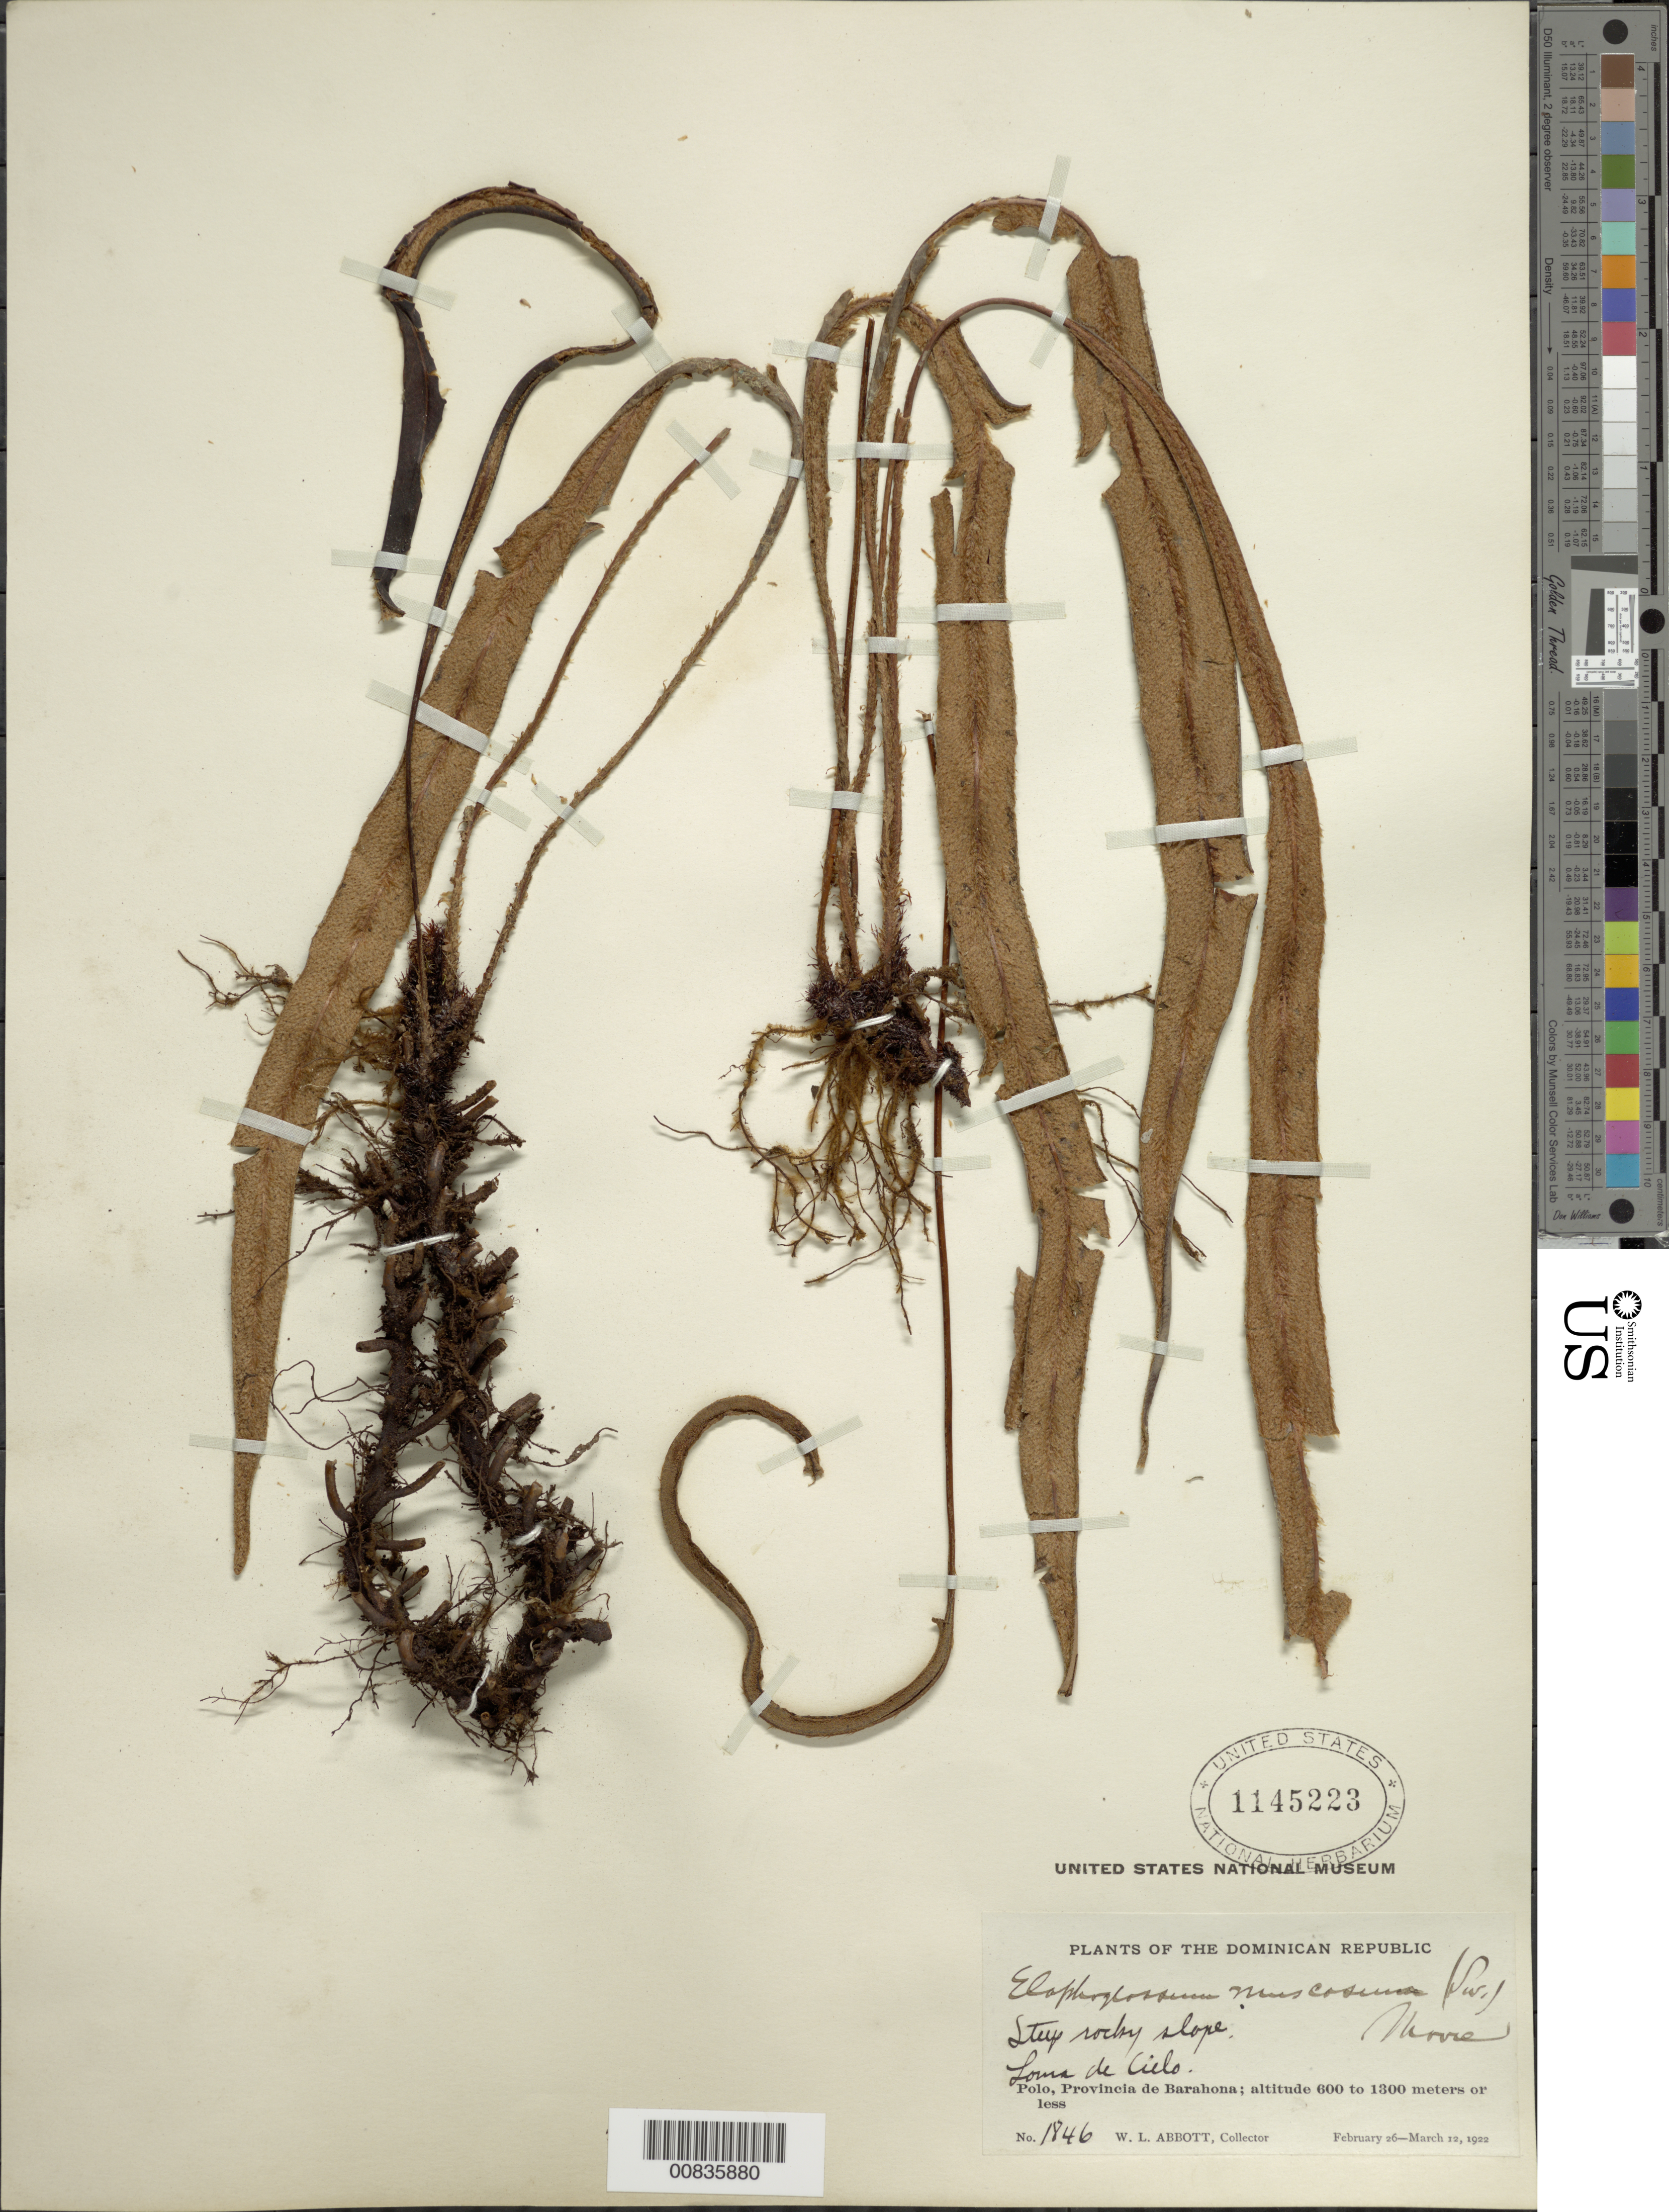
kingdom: Plantae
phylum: Tracheophyta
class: Polypodiopsida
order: Polypodiales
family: Dryopteridaceae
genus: Elaphoglossum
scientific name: Elaphoglossum eggersii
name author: (Baker) Christ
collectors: W. L. Abbott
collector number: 1846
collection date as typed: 26 Feb 1922 to 12 Mar 1922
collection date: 1922-02-26/1922-03-12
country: Dominican Republic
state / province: Barahona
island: Hispaniola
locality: Polo, Loma de Cielo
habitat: Steep rocky slope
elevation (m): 600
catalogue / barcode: US 1145223